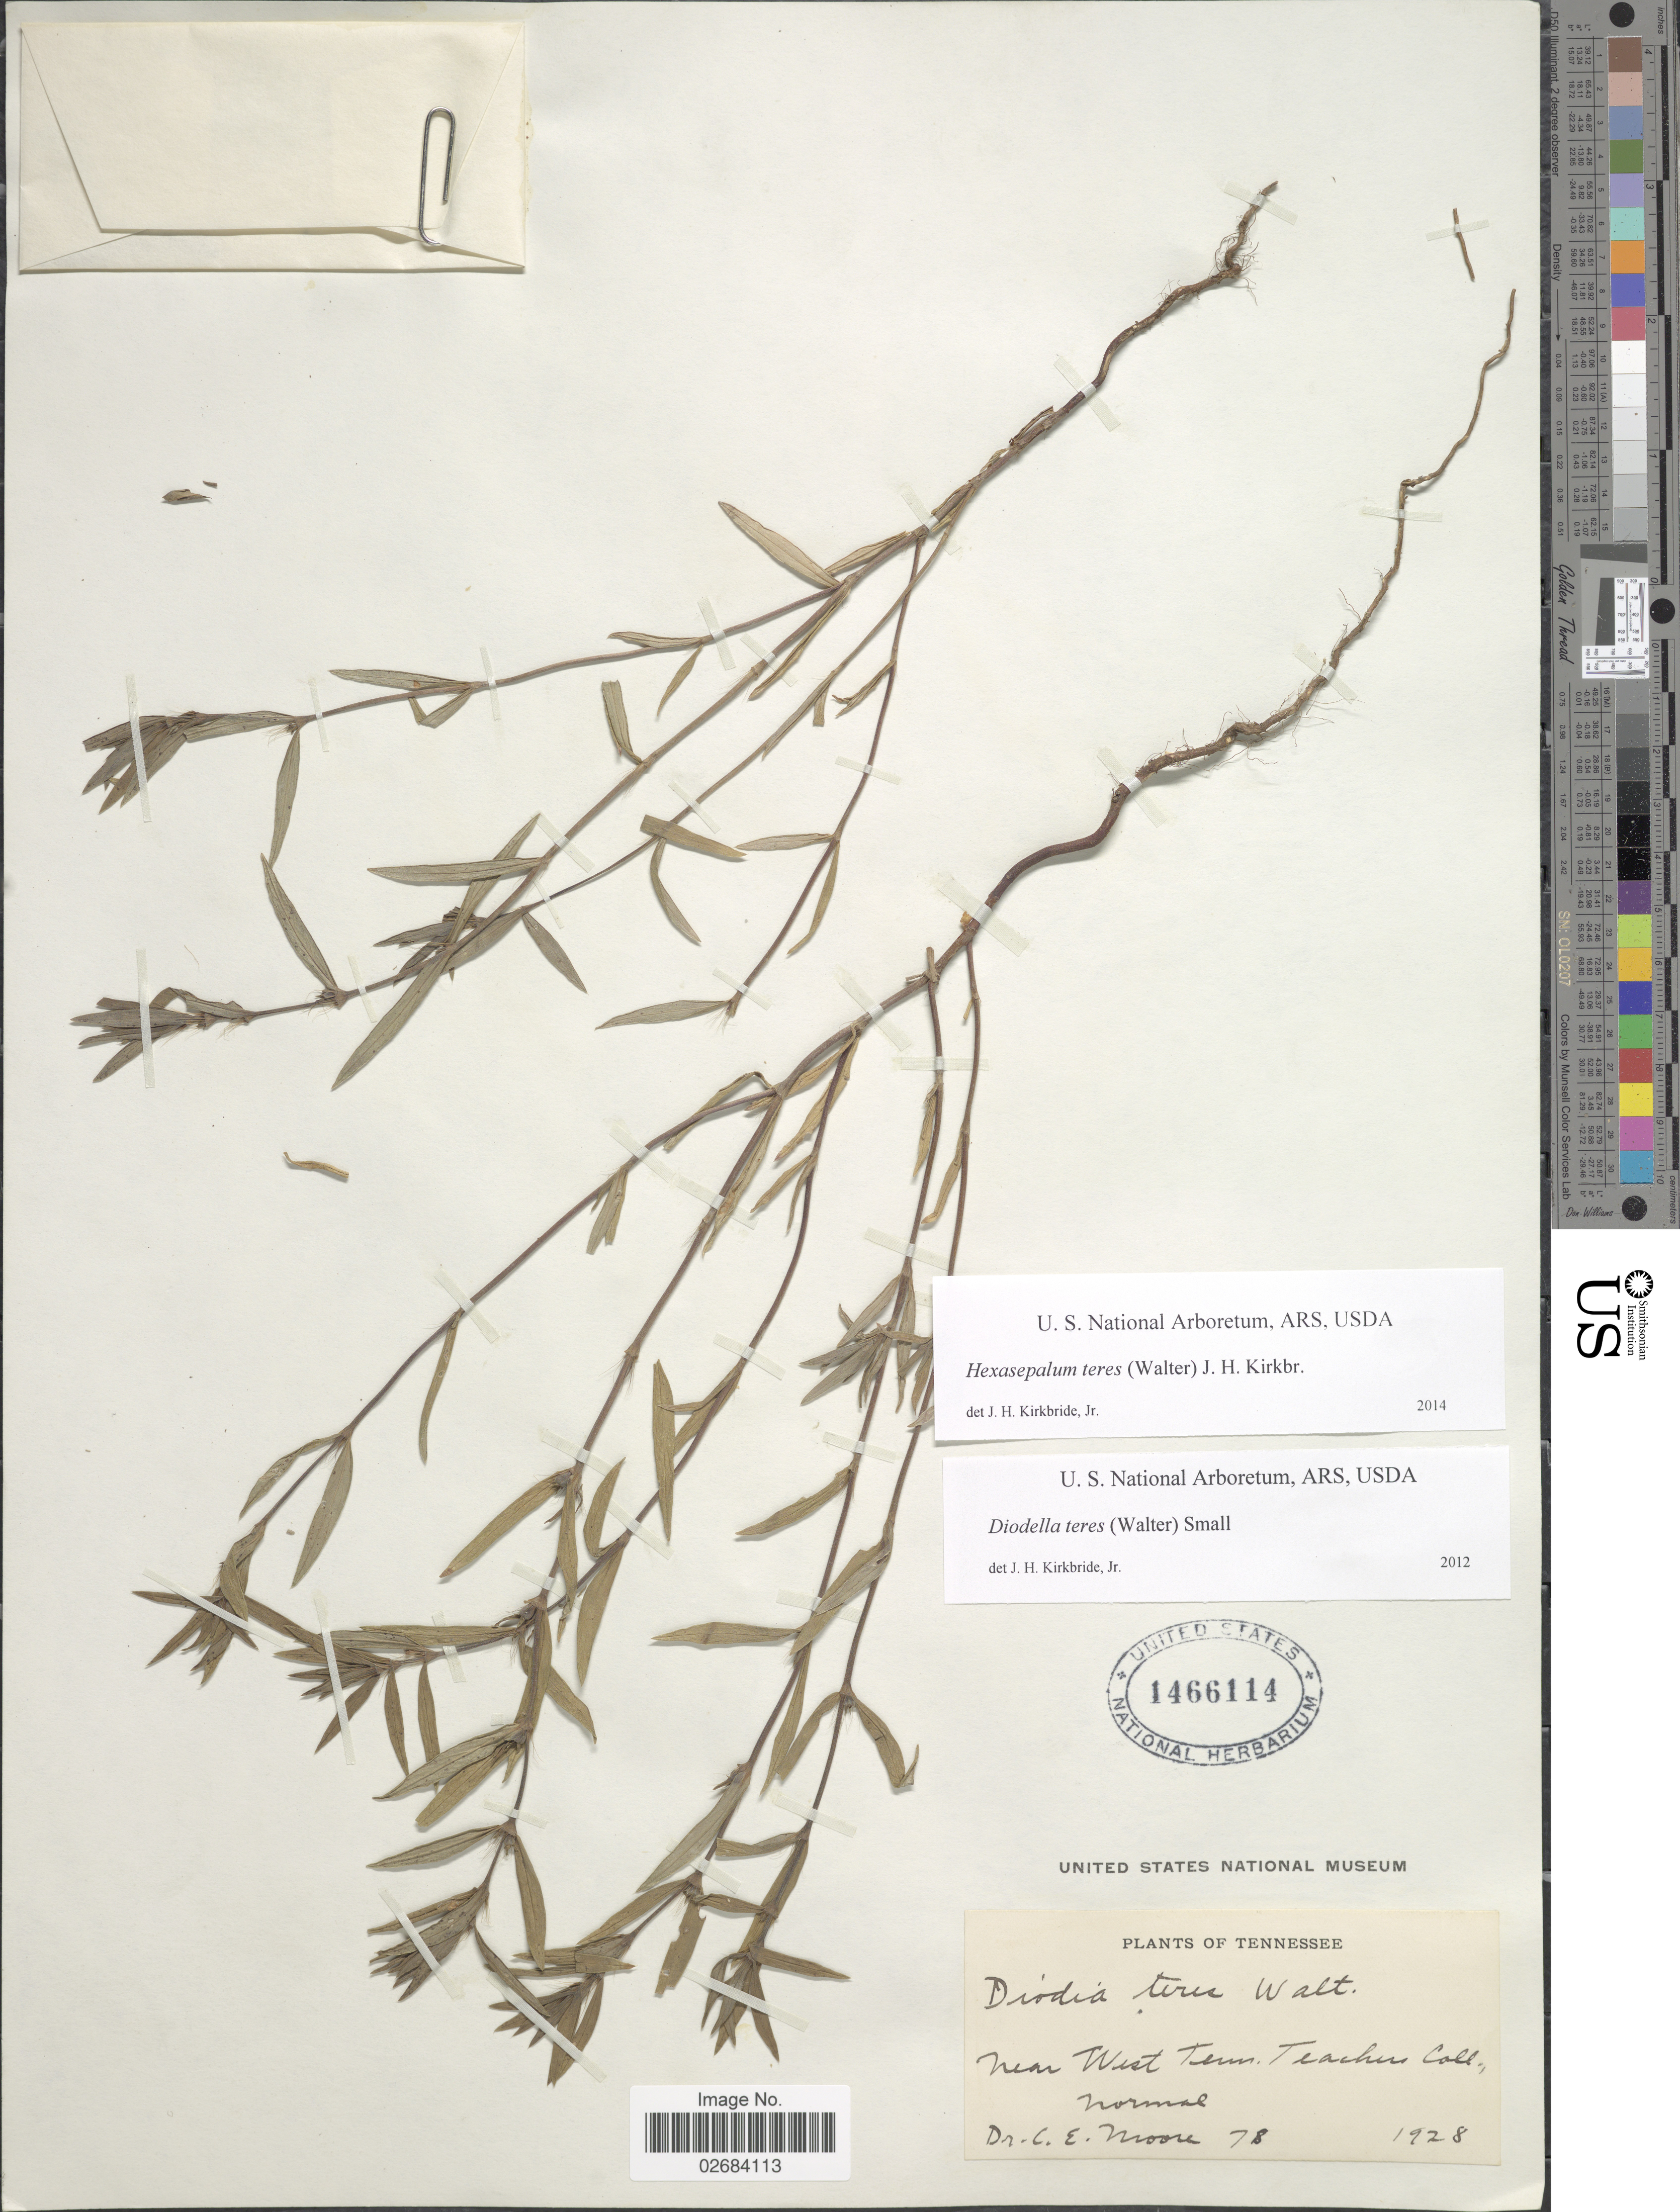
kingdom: Plantae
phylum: Tracheophyta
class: Magnoliopsida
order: Gentianales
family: Rubiaceae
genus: Diodia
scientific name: Diodia teres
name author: Walter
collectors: C. Moore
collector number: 78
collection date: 1928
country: United States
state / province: Tennessee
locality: Near West Tenn. Teachers Coll., Normal.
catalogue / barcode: US 1466114